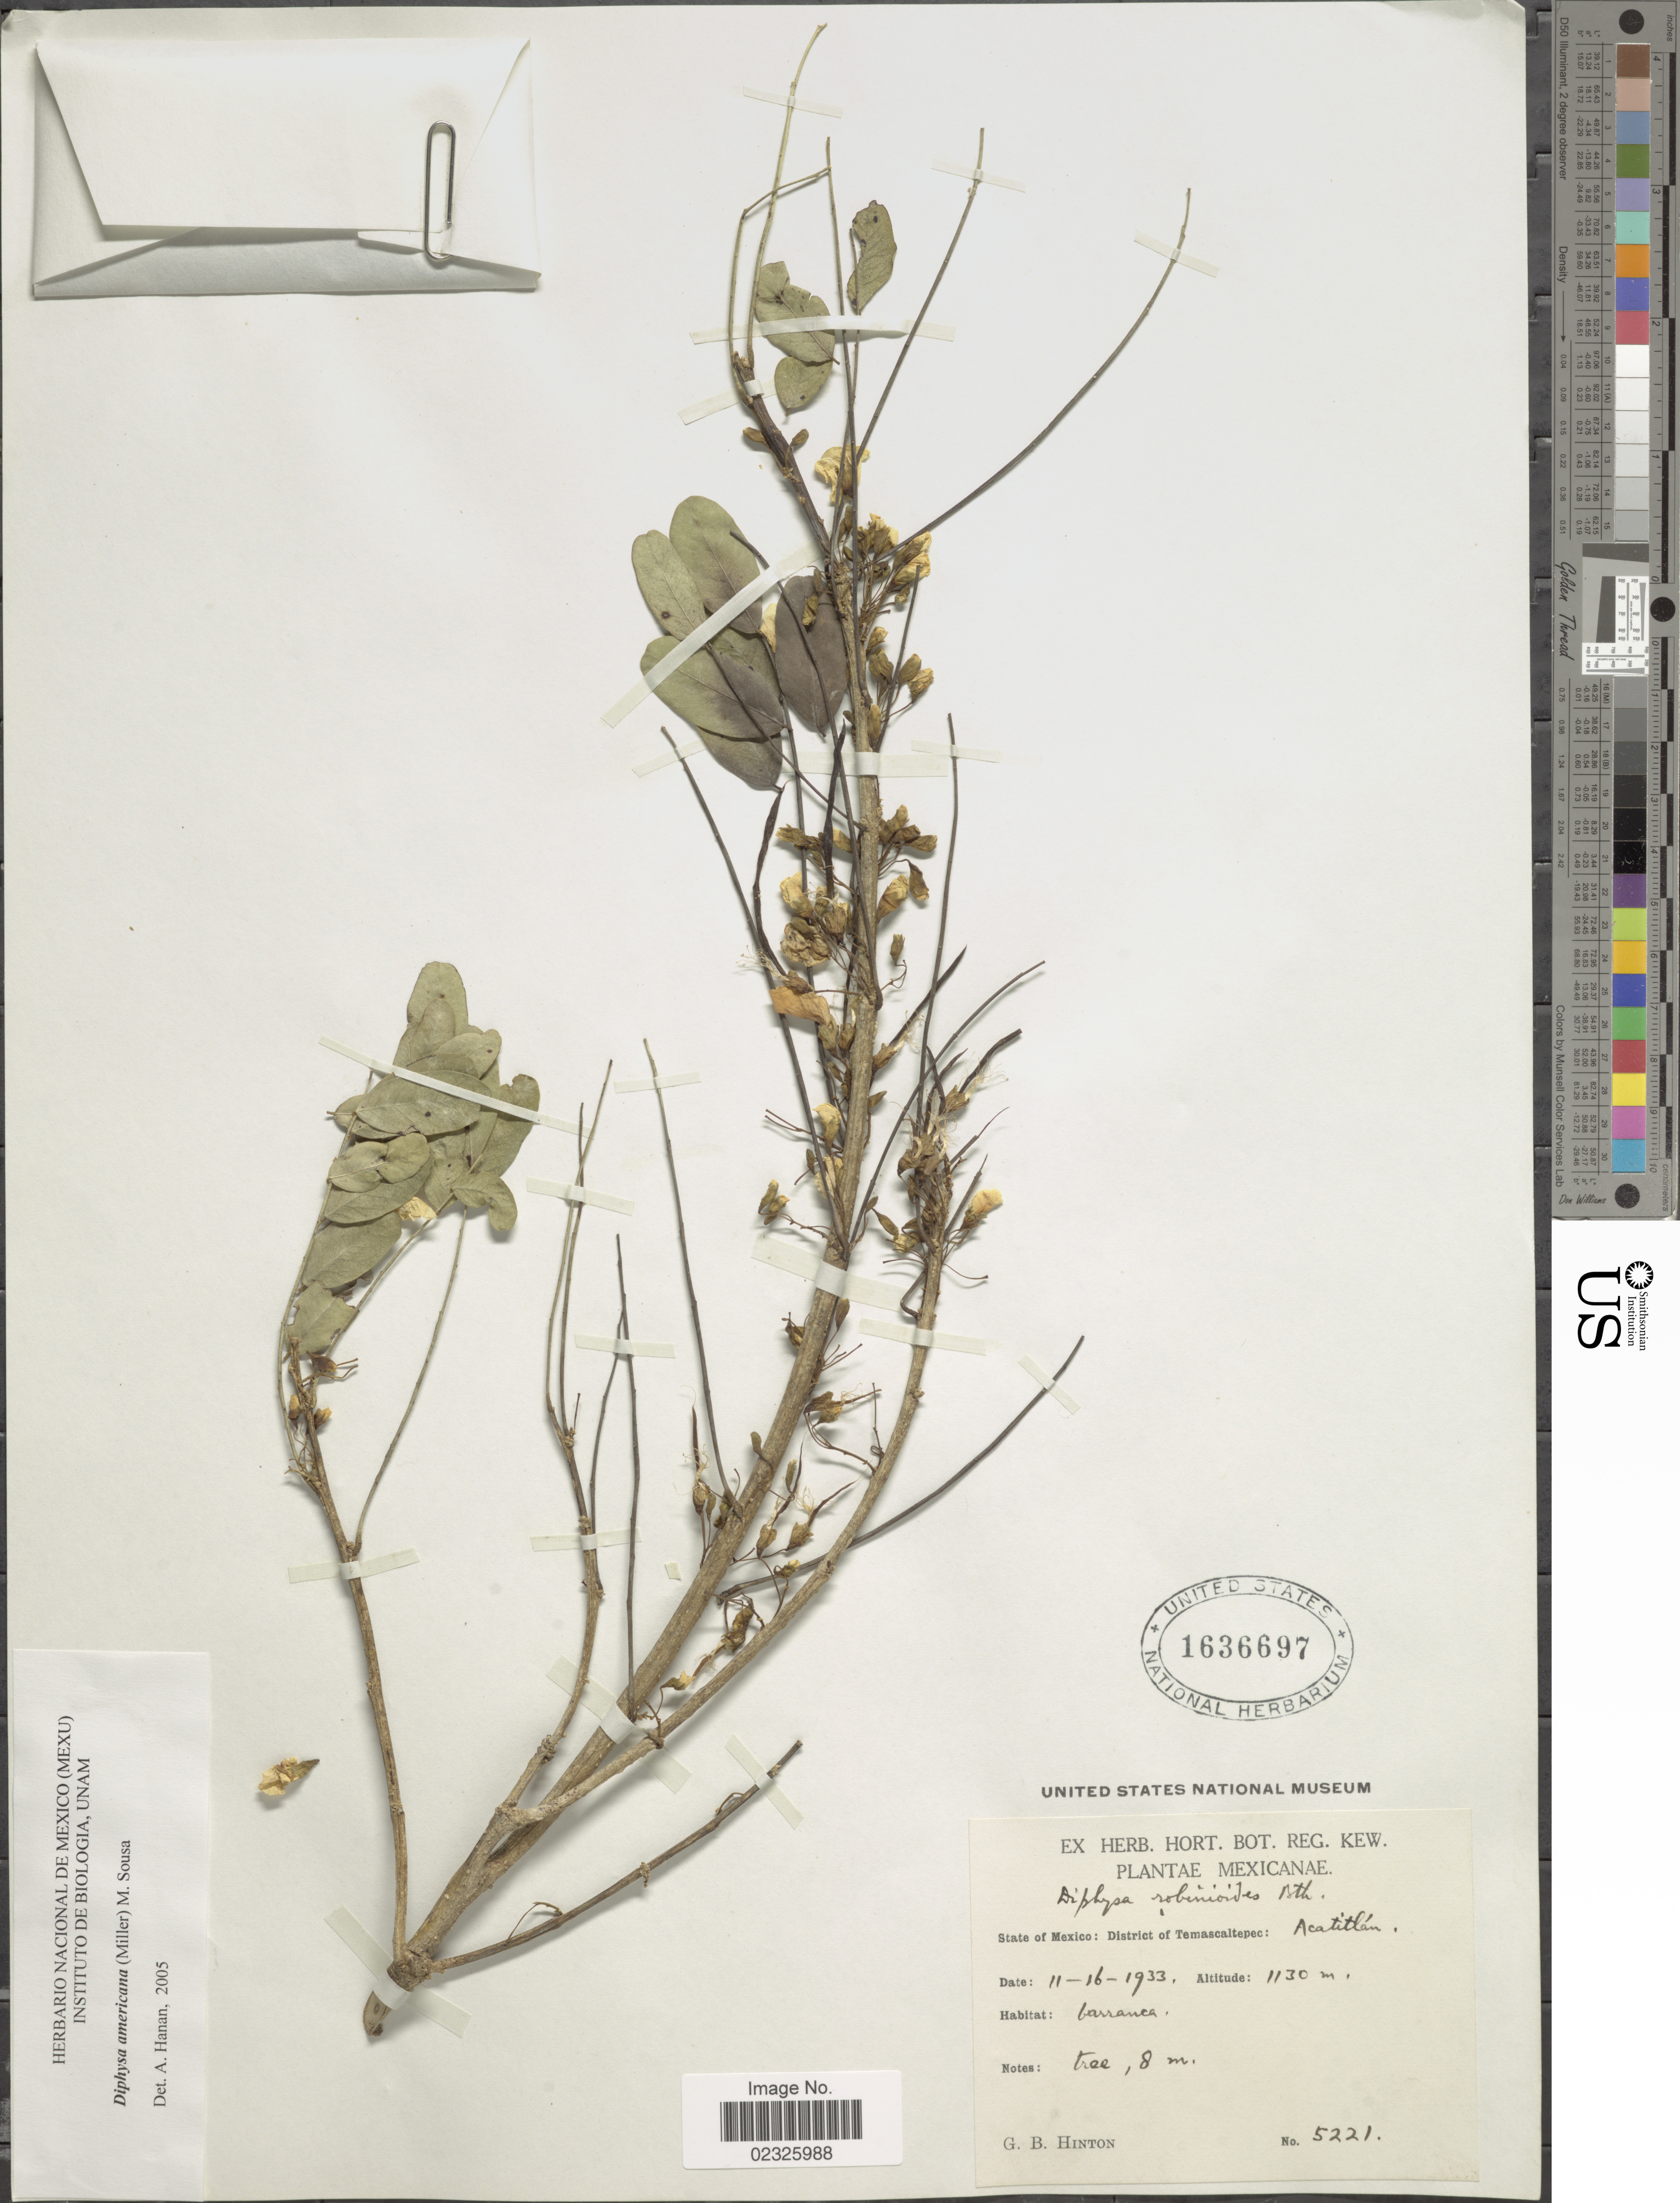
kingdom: Plantae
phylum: Tracheophyta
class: Magnoliopsida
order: Fabales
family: Fabaceae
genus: Diphysa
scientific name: Diphysa americana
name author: (Mill.) M. Sousa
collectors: G. B. Hinton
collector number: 5221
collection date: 1933-11-16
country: Mexico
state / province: México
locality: District of Temascaltepec: Acatitlan, barranca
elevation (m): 1130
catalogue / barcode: US 1636697